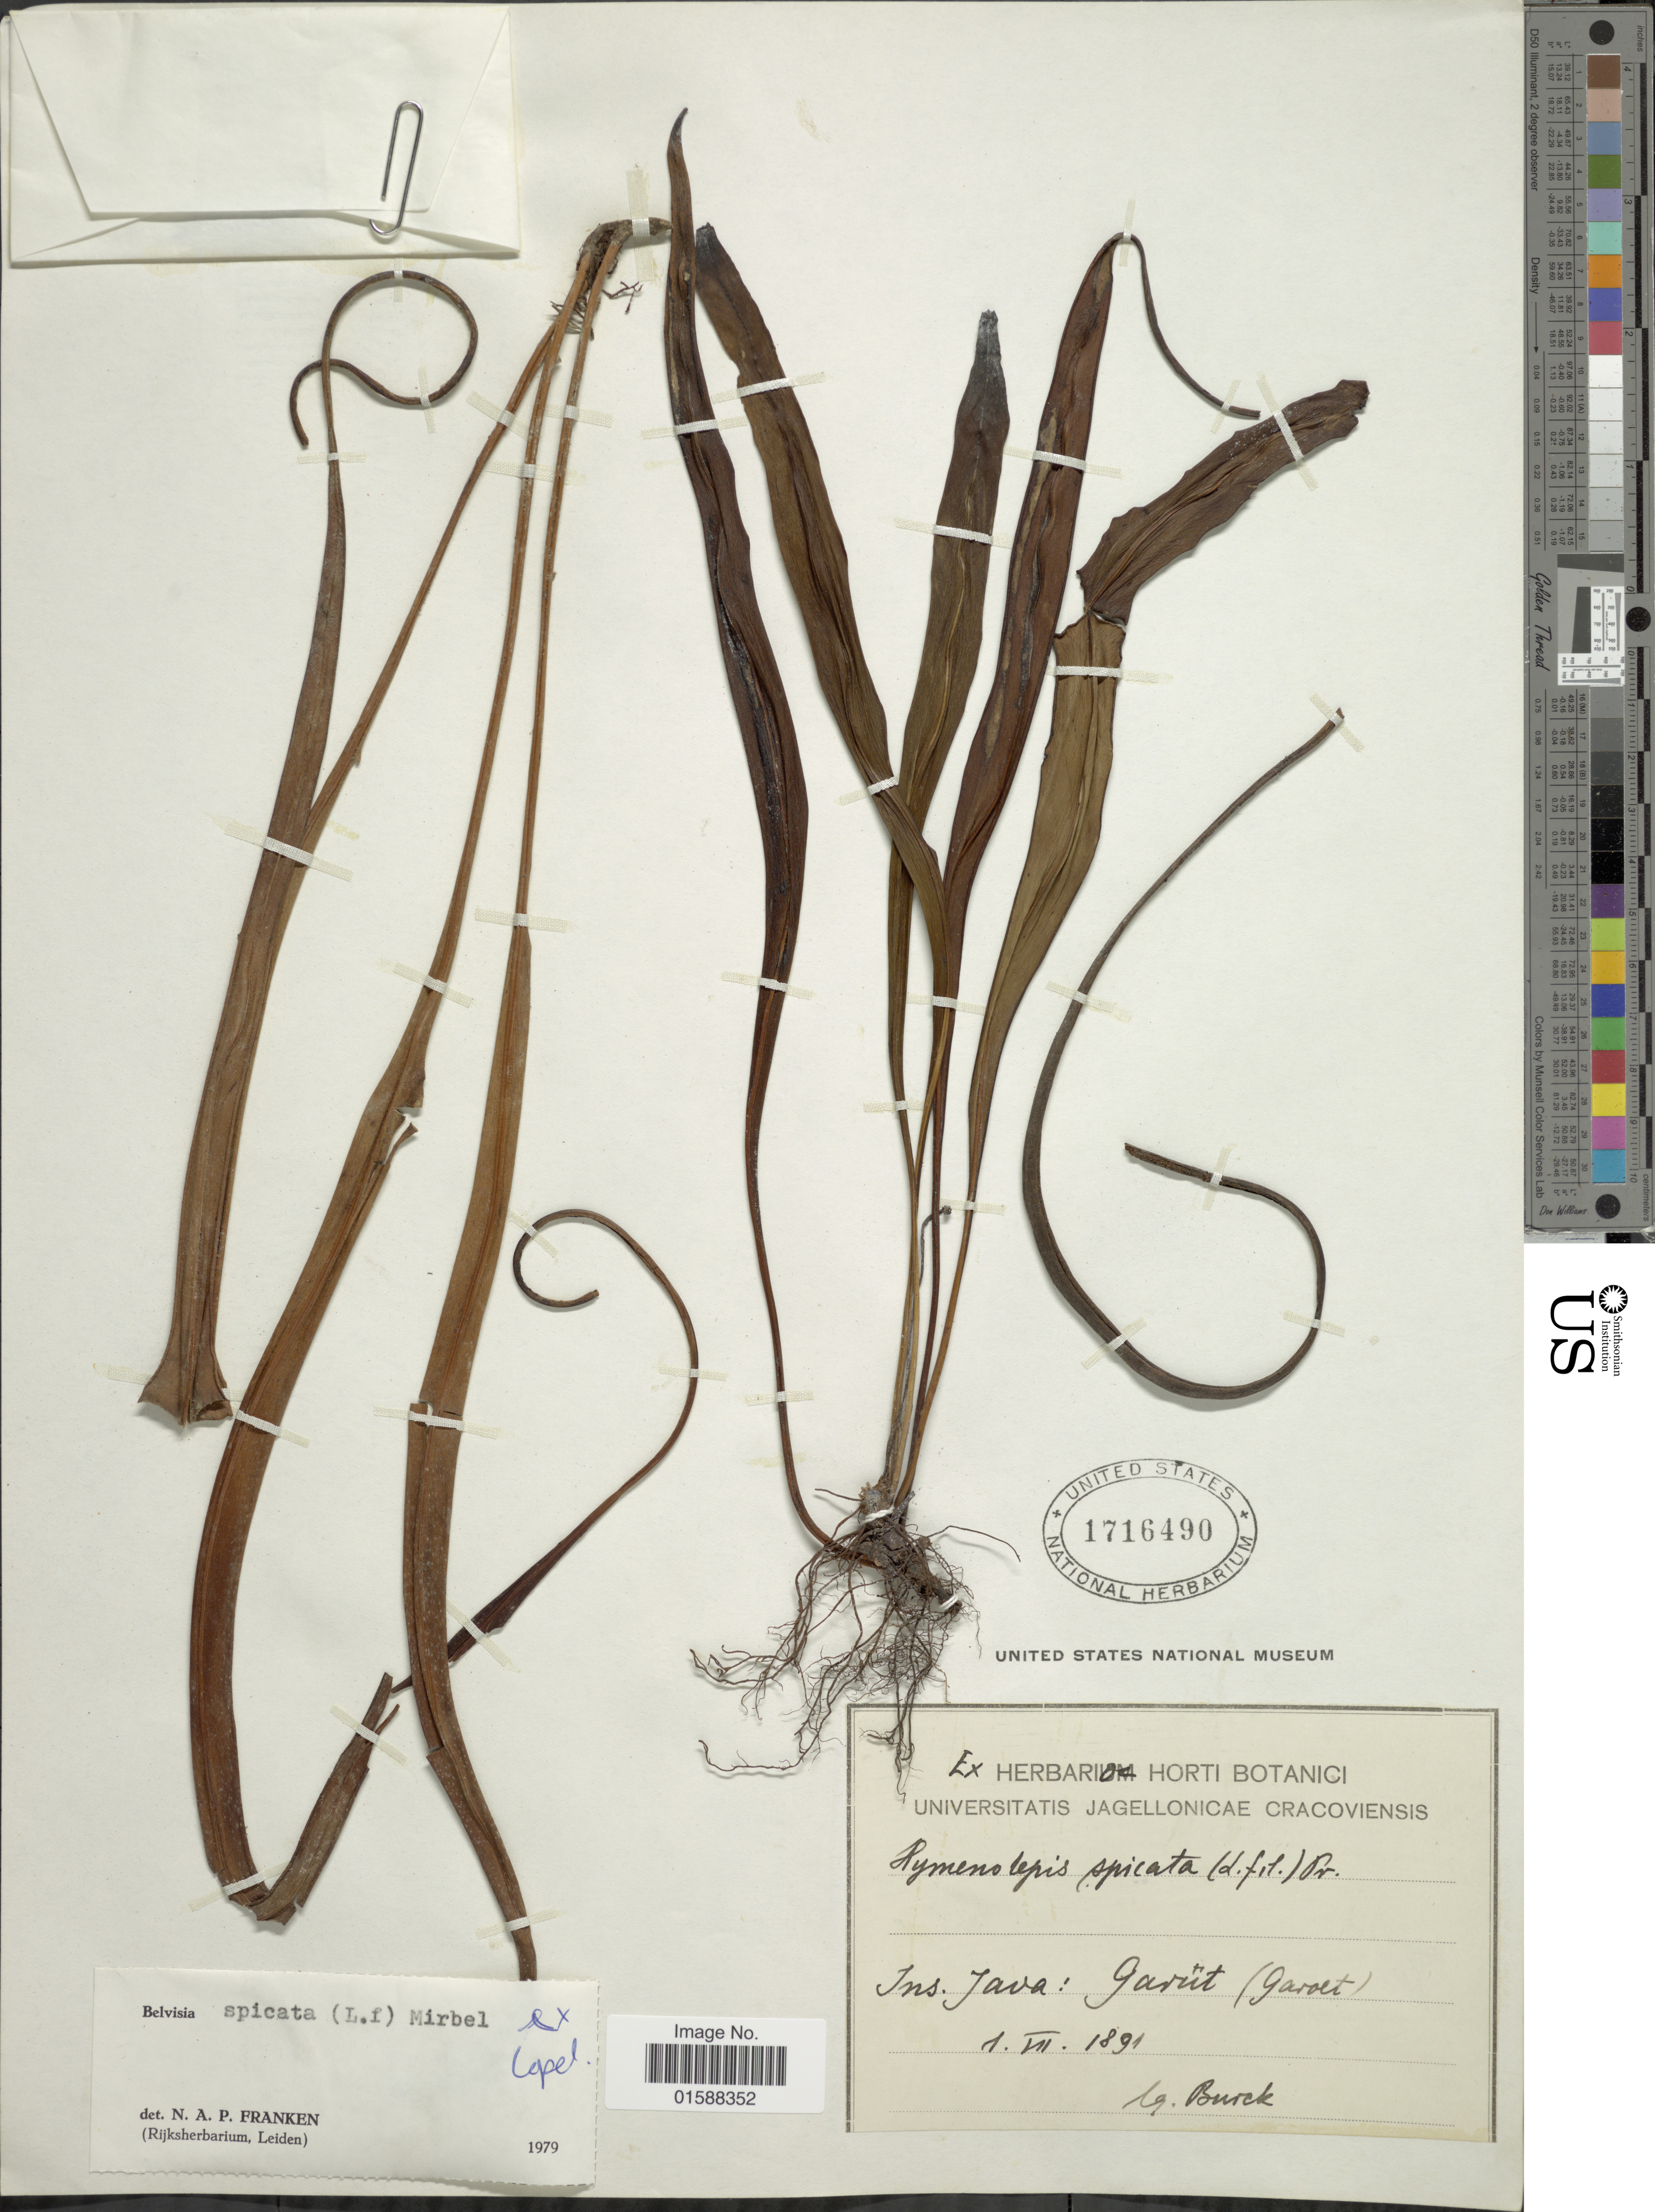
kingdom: Plantae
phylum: Tracheophyta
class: Polypodiopsida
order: Polypodiales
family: Polypodiaceae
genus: Lepisorus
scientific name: Lepisorus spicatus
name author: (L. f.) Li S. Wang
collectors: W. Burck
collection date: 1891-07-01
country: Indonesia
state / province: Java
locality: Garut (Garoet) [interpreted]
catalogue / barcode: US 1716490